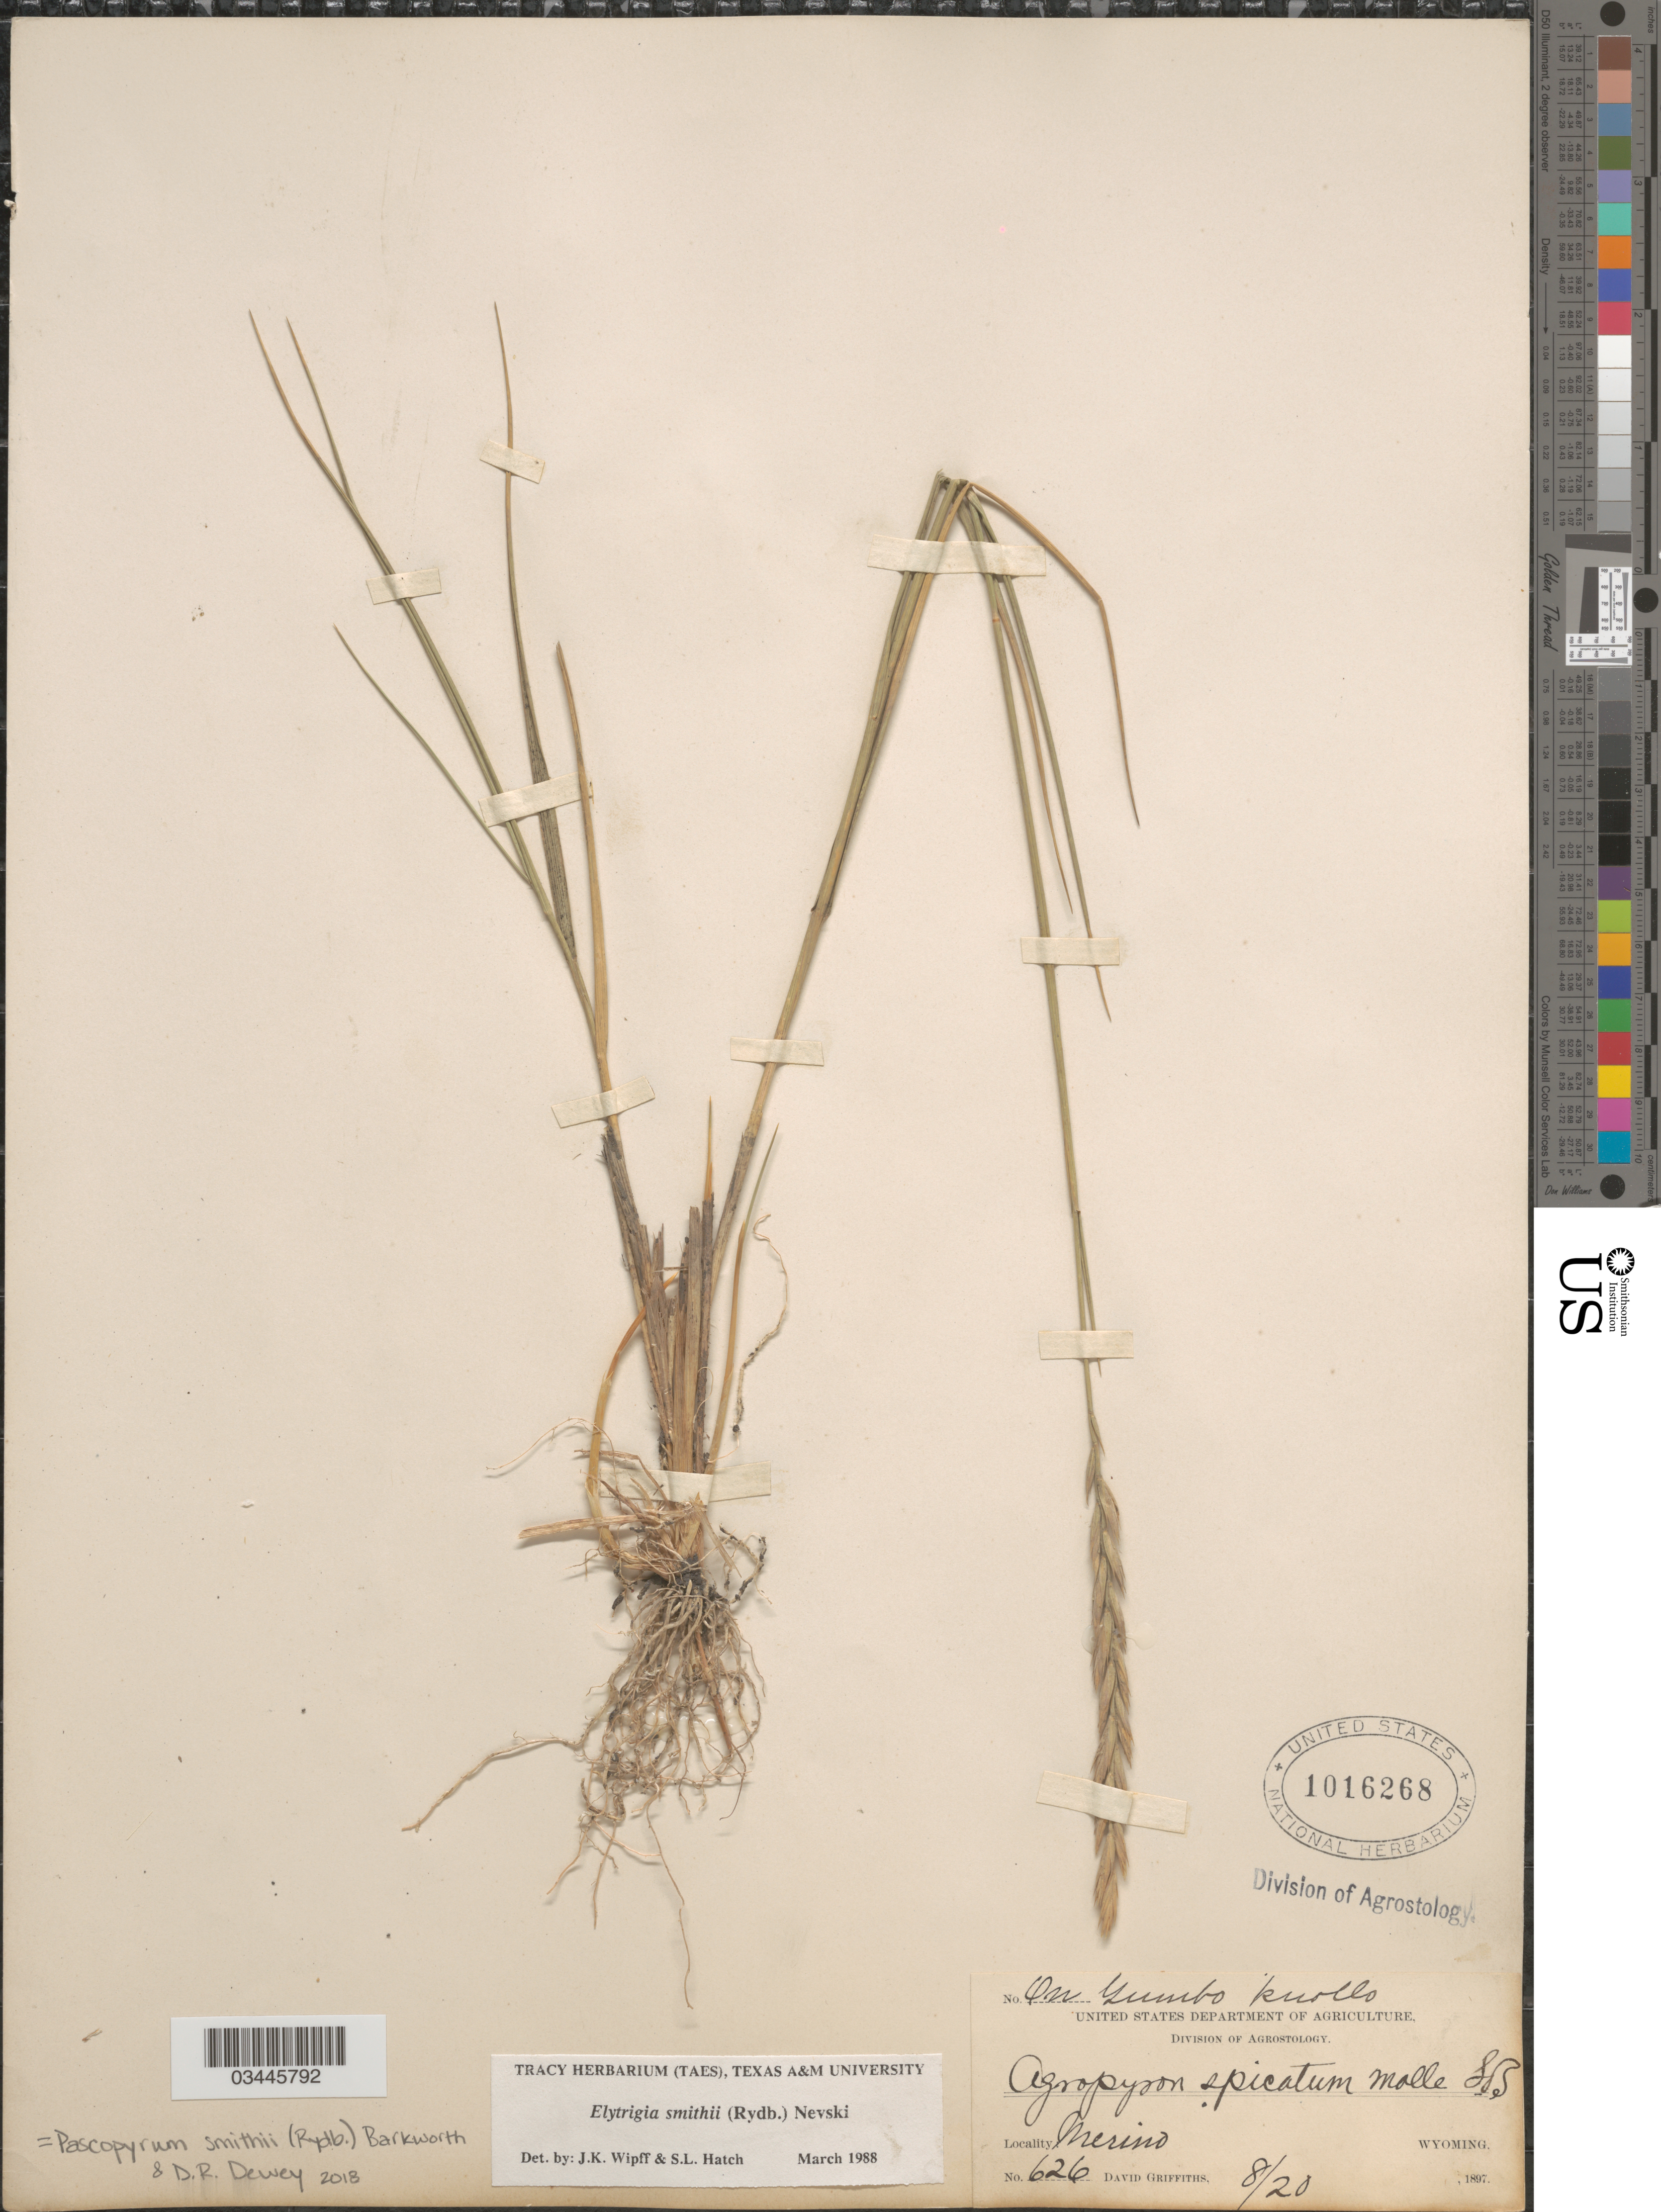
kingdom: Plantae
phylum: Tracheophyta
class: Liliopsida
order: Poales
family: Poaceae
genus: Pascopyrum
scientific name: Pascopyrum smithii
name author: (Rydb.) Barkworth & Dewey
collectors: D. Griffiths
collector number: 626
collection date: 1897-08-20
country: United States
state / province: Wyoming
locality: On Gumbo Knolls. Merino.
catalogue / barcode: US 1016268